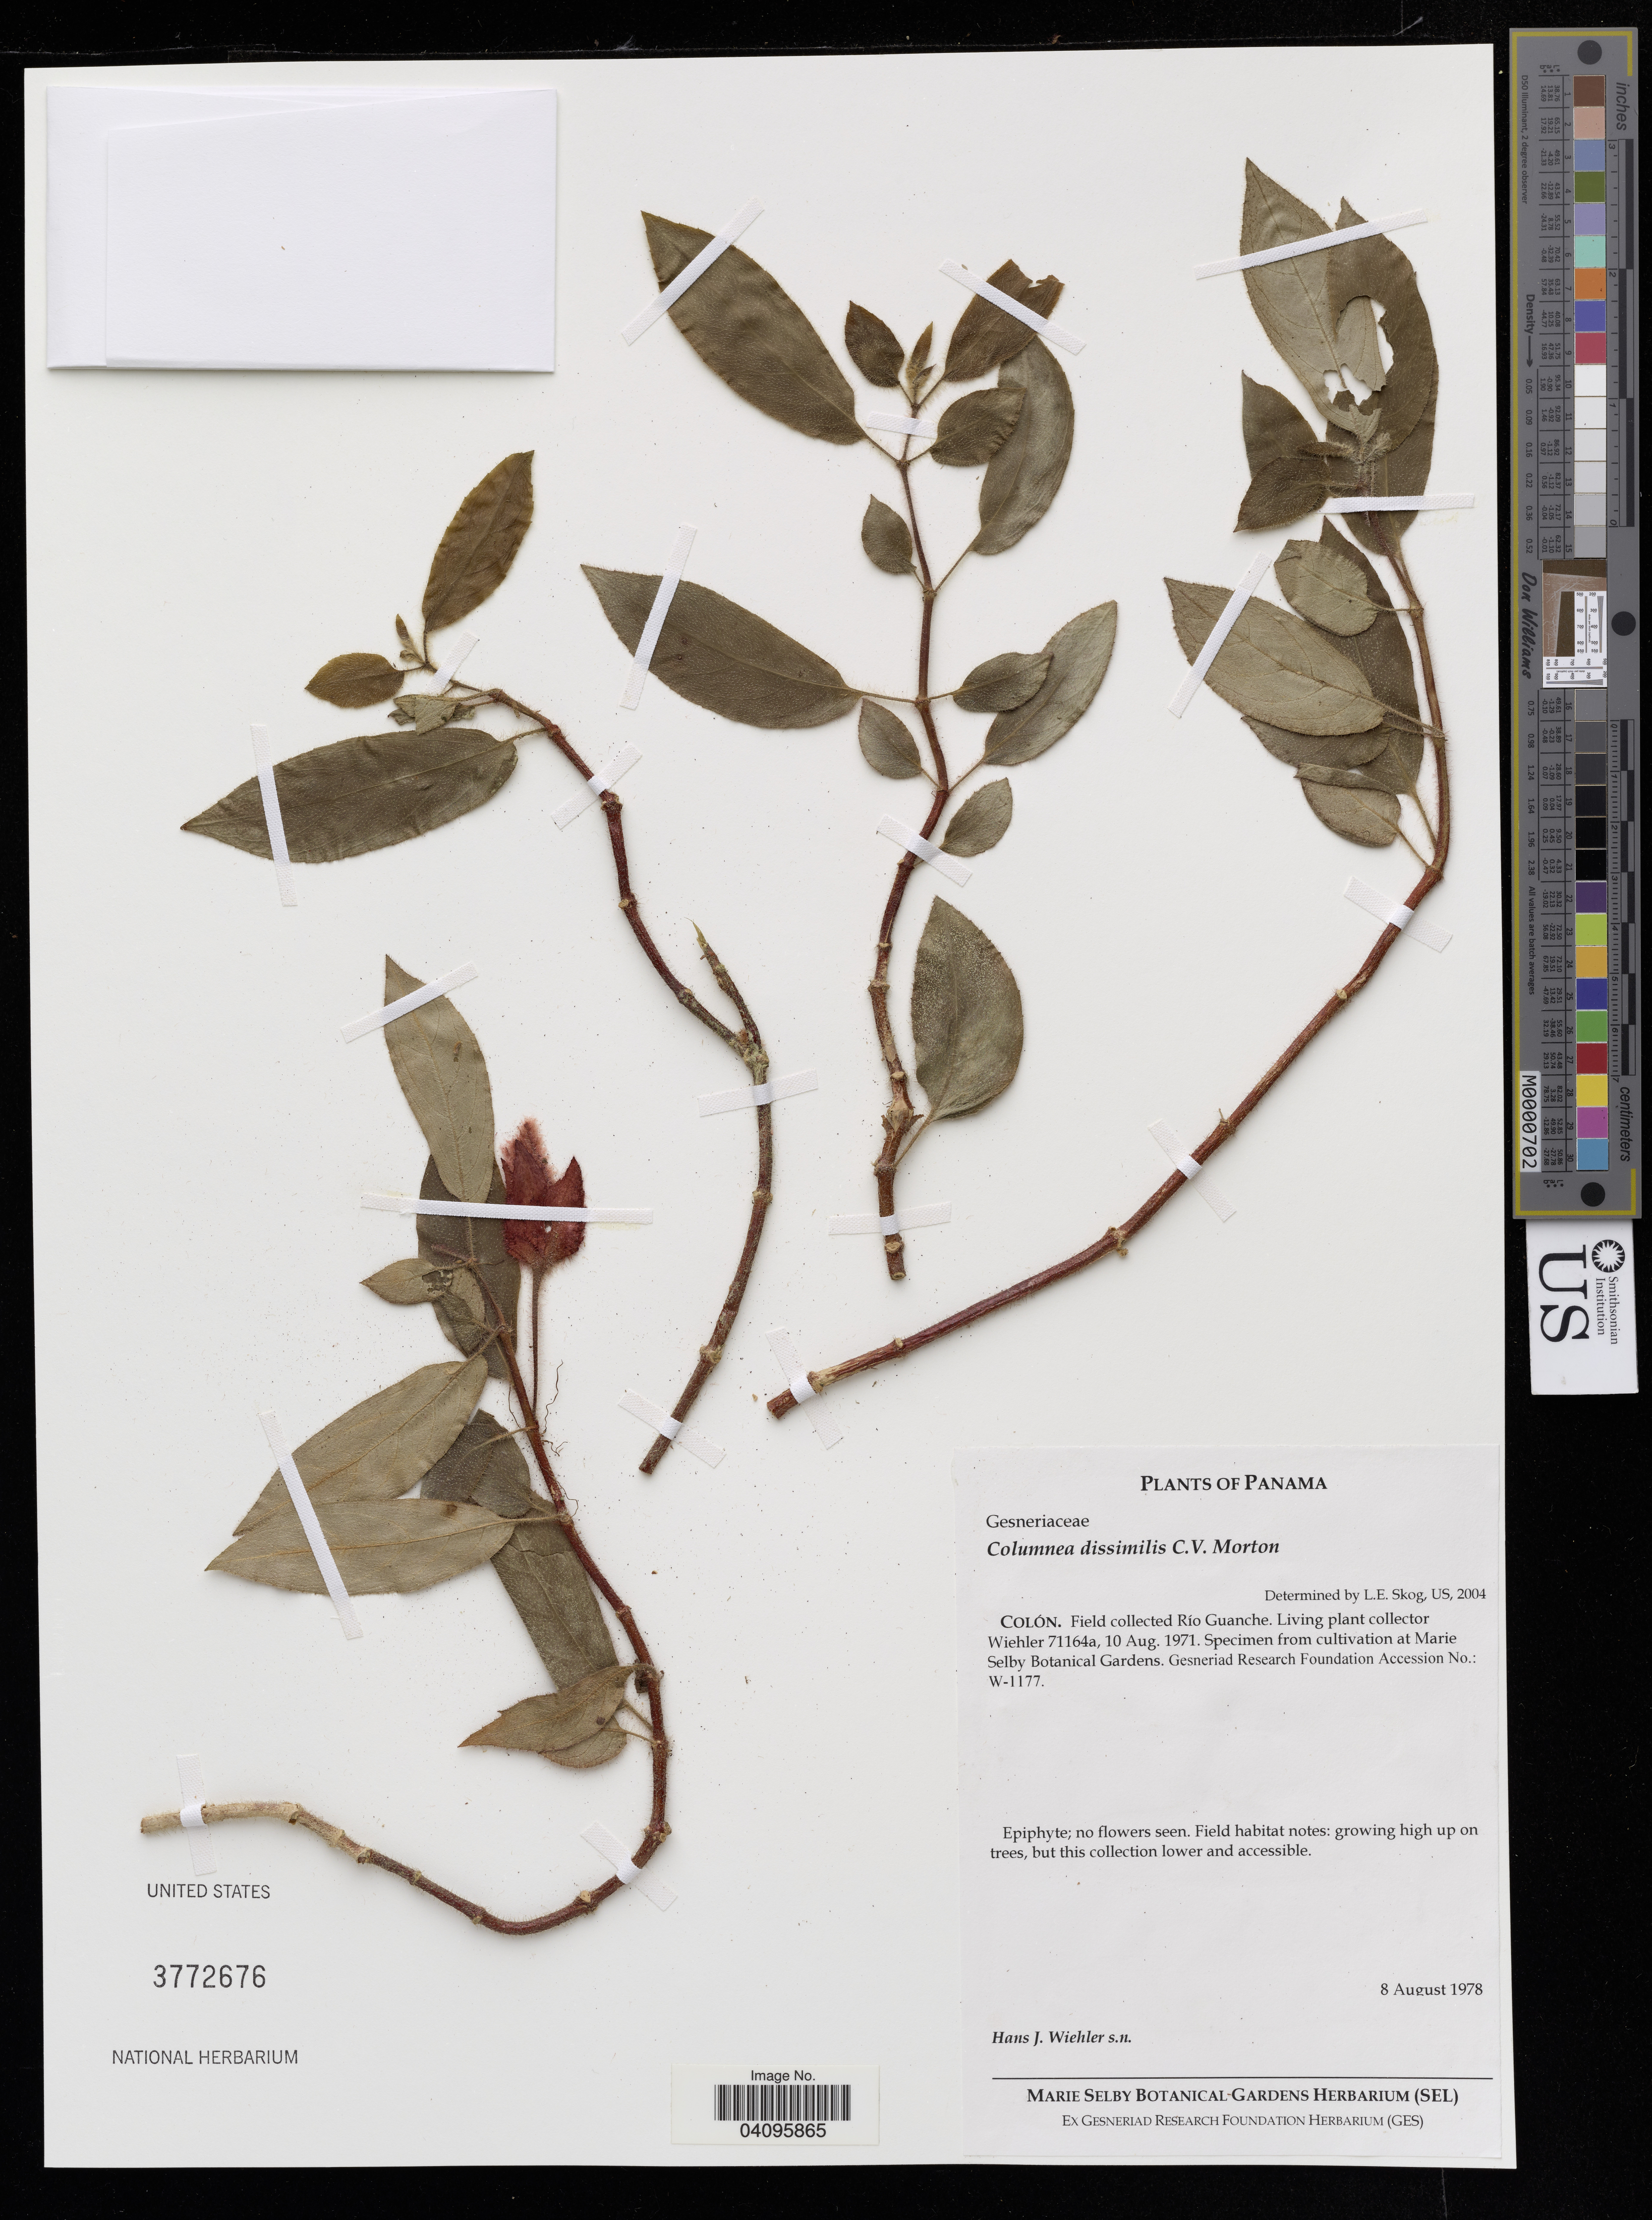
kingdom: Plantae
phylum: Tracheophyta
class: Magnoliopsida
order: Lamiales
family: Gesneriaceae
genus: Columnea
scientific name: Columnea dissimilis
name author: C.V. Morton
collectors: Wiehler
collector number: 71164a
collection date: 1971-08-10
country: Panama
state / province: Colón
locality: Río Guanche.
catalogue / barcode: US 3772676